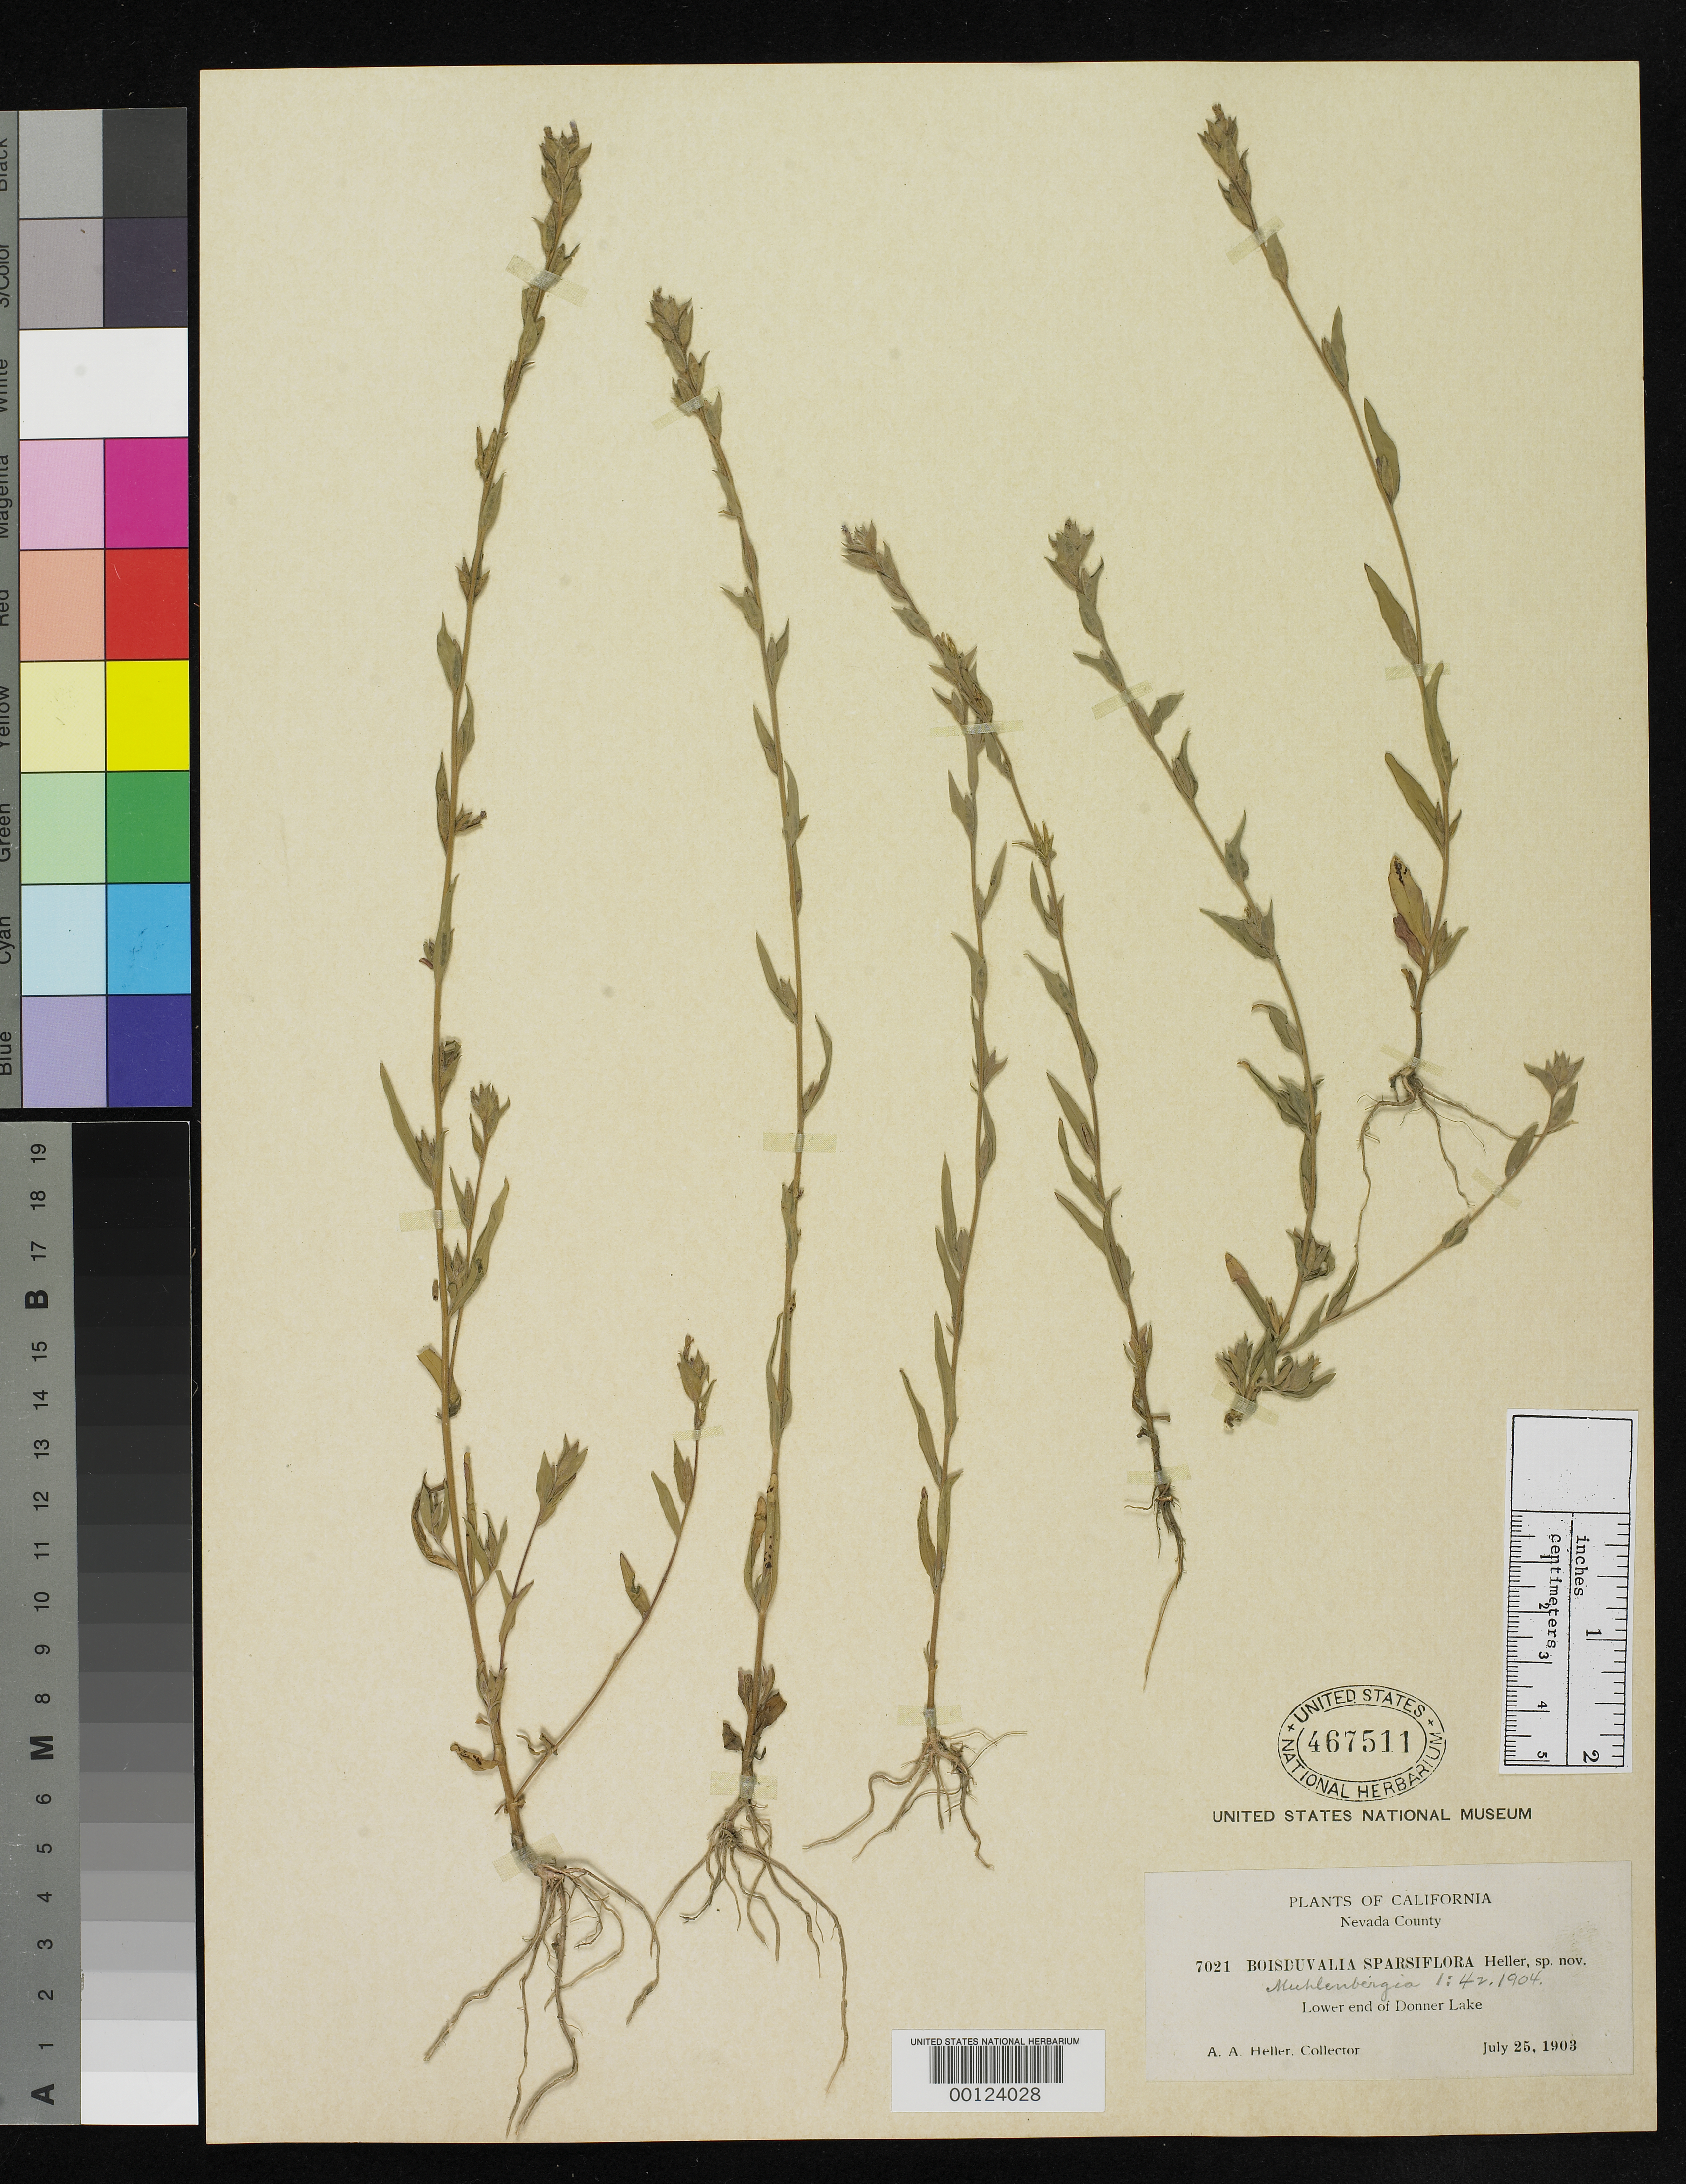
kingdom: Plantae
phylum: Tracheophyta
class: Magnoliopsida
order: Myrtales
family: Onagraceae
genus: Boisduvalia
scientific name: Boisduvalia sparsiflora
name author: A. Heller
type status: Isotype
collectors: A. A. Heller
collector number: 7021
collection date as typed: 25 Jul 1903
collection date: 1903-07-25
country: United States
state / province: California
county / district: Nevada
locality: Donner Lake.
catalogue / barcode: US 467511